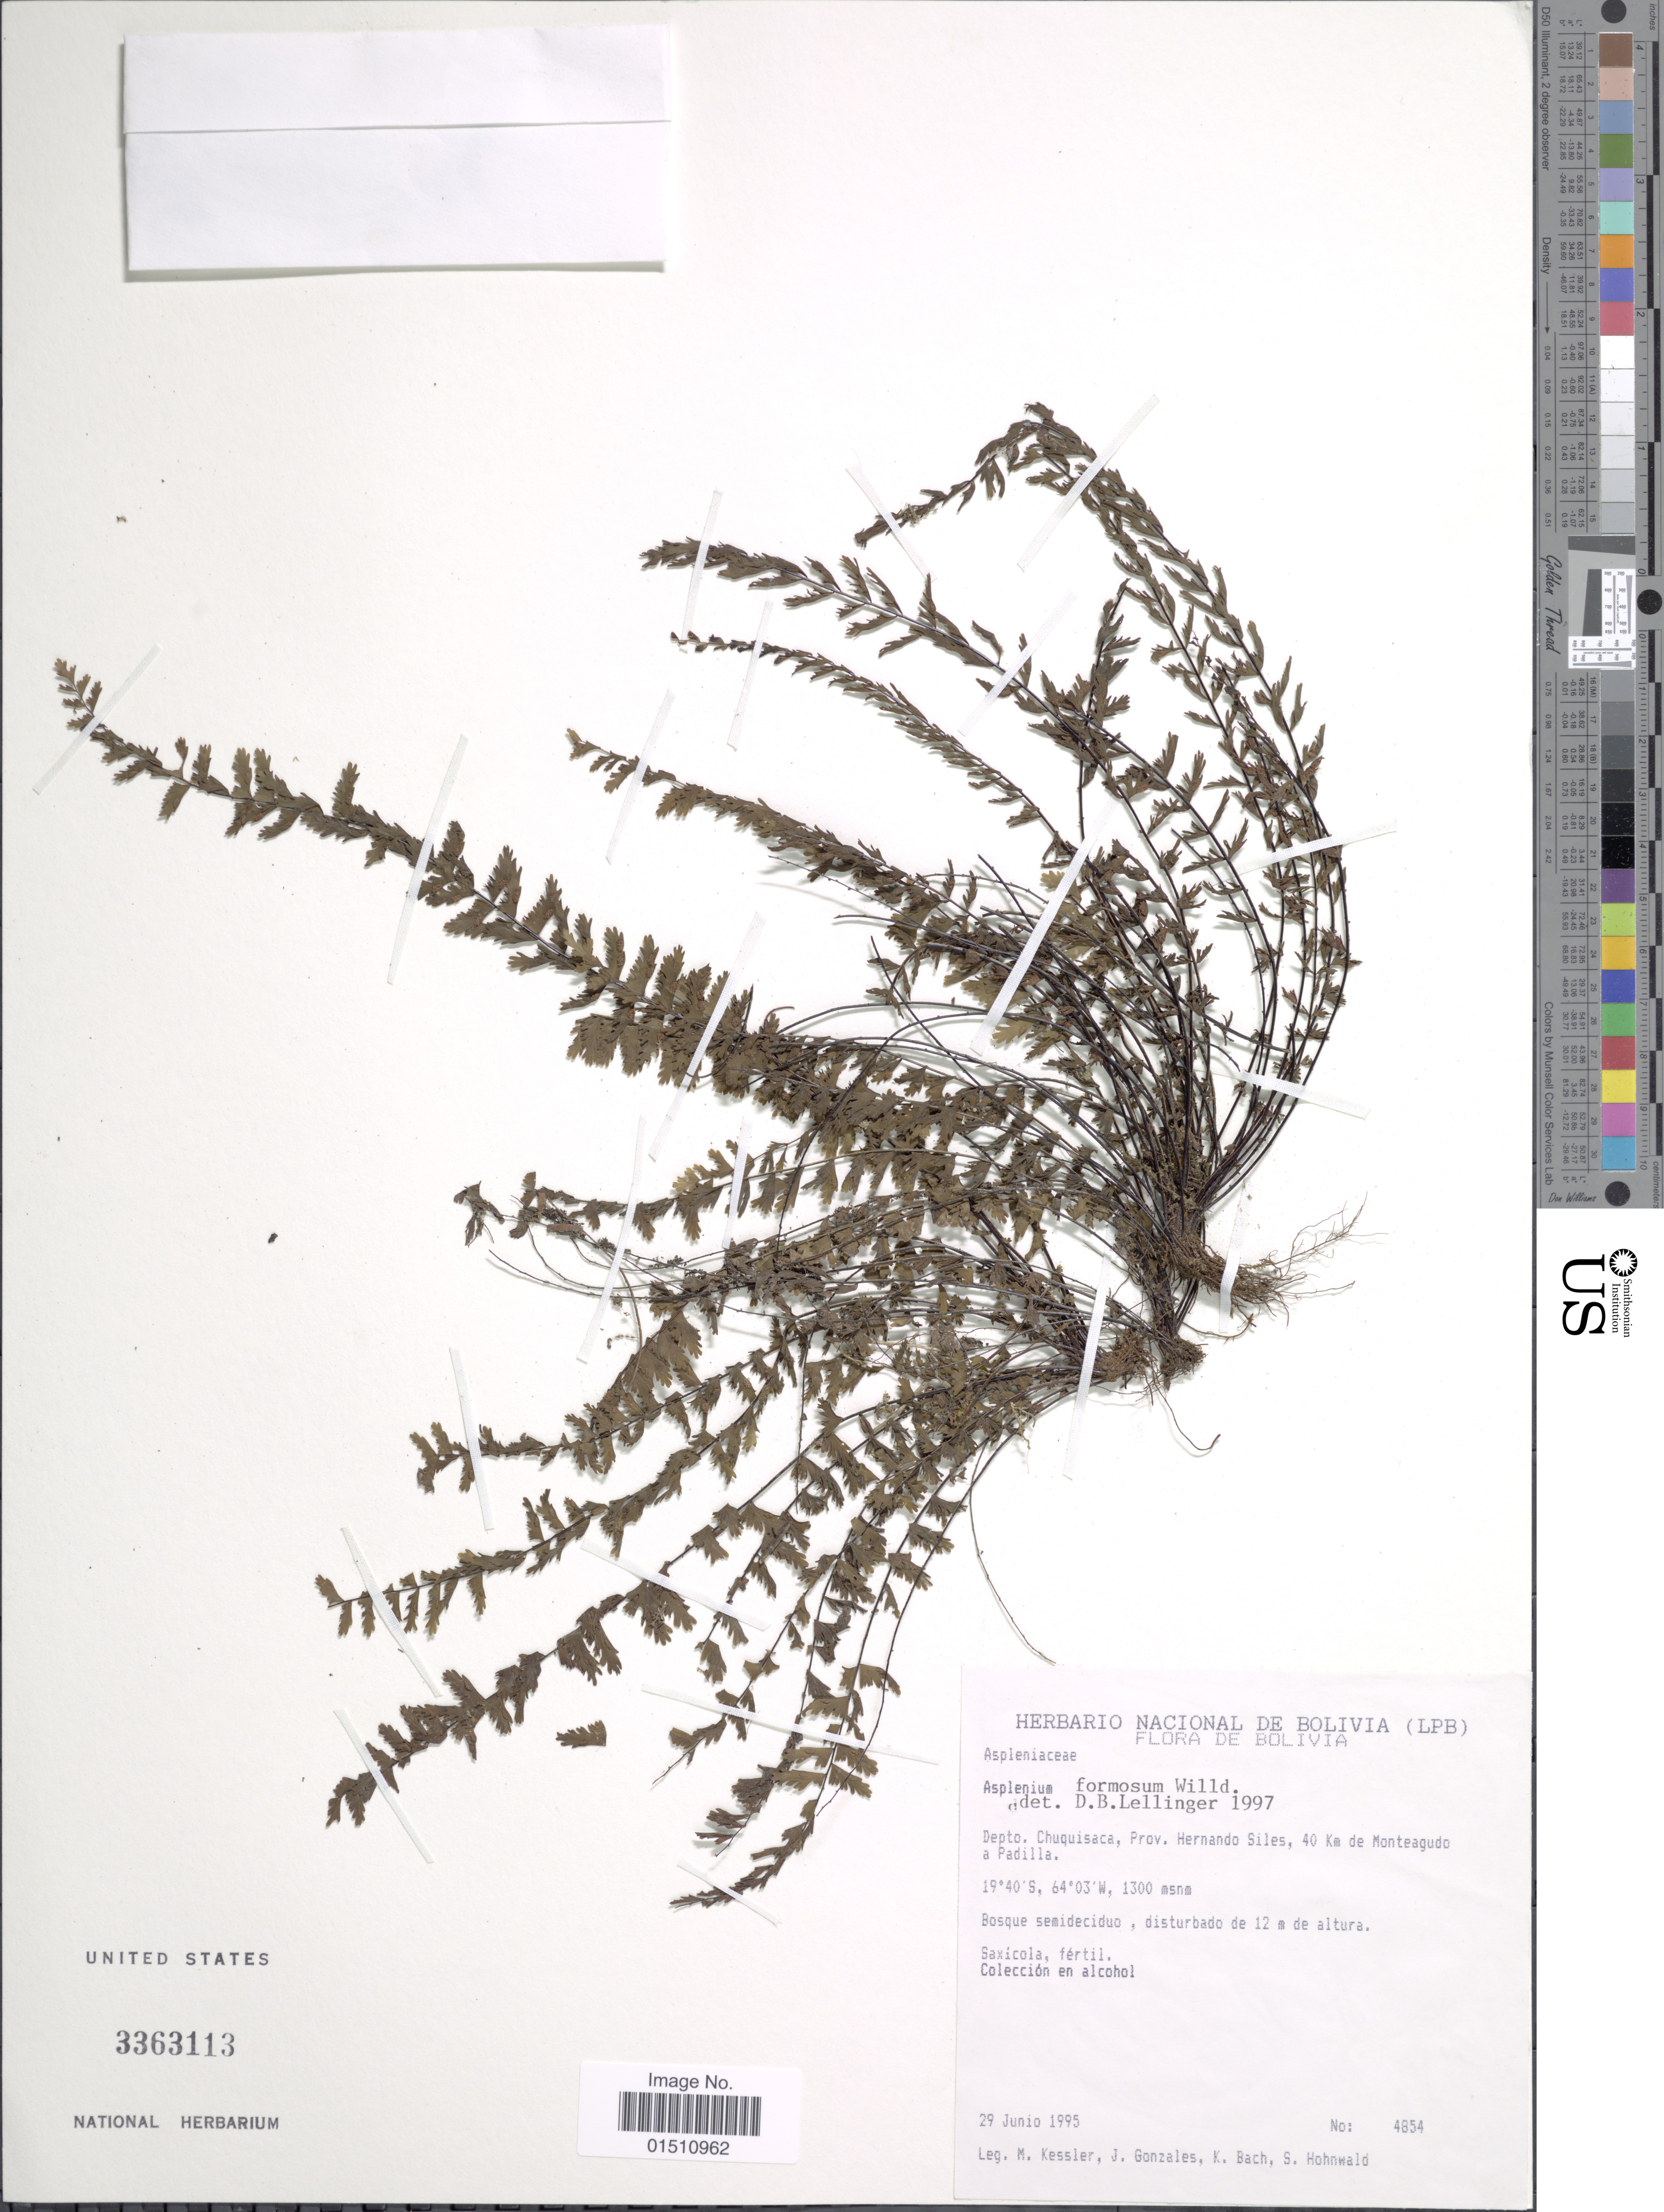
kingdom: Plantae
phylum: Tracheophyta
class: Polypodiopsida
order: Polypodiales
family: Aspleniaceae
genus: Asplenium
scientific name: Asplenium formosum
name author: Willd.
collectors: M. Kessler, J. Gonzales, K. Bach & S. Hohnwald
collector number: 4854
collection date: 1995-06-29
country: Bolivia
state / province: Chuquisaca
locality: Bolivia, Depto. Chuquisaca, Prov. Hernando Siles, 40 Km de Montegudo a Padilla.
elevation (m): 1300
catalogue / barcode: US 3363113